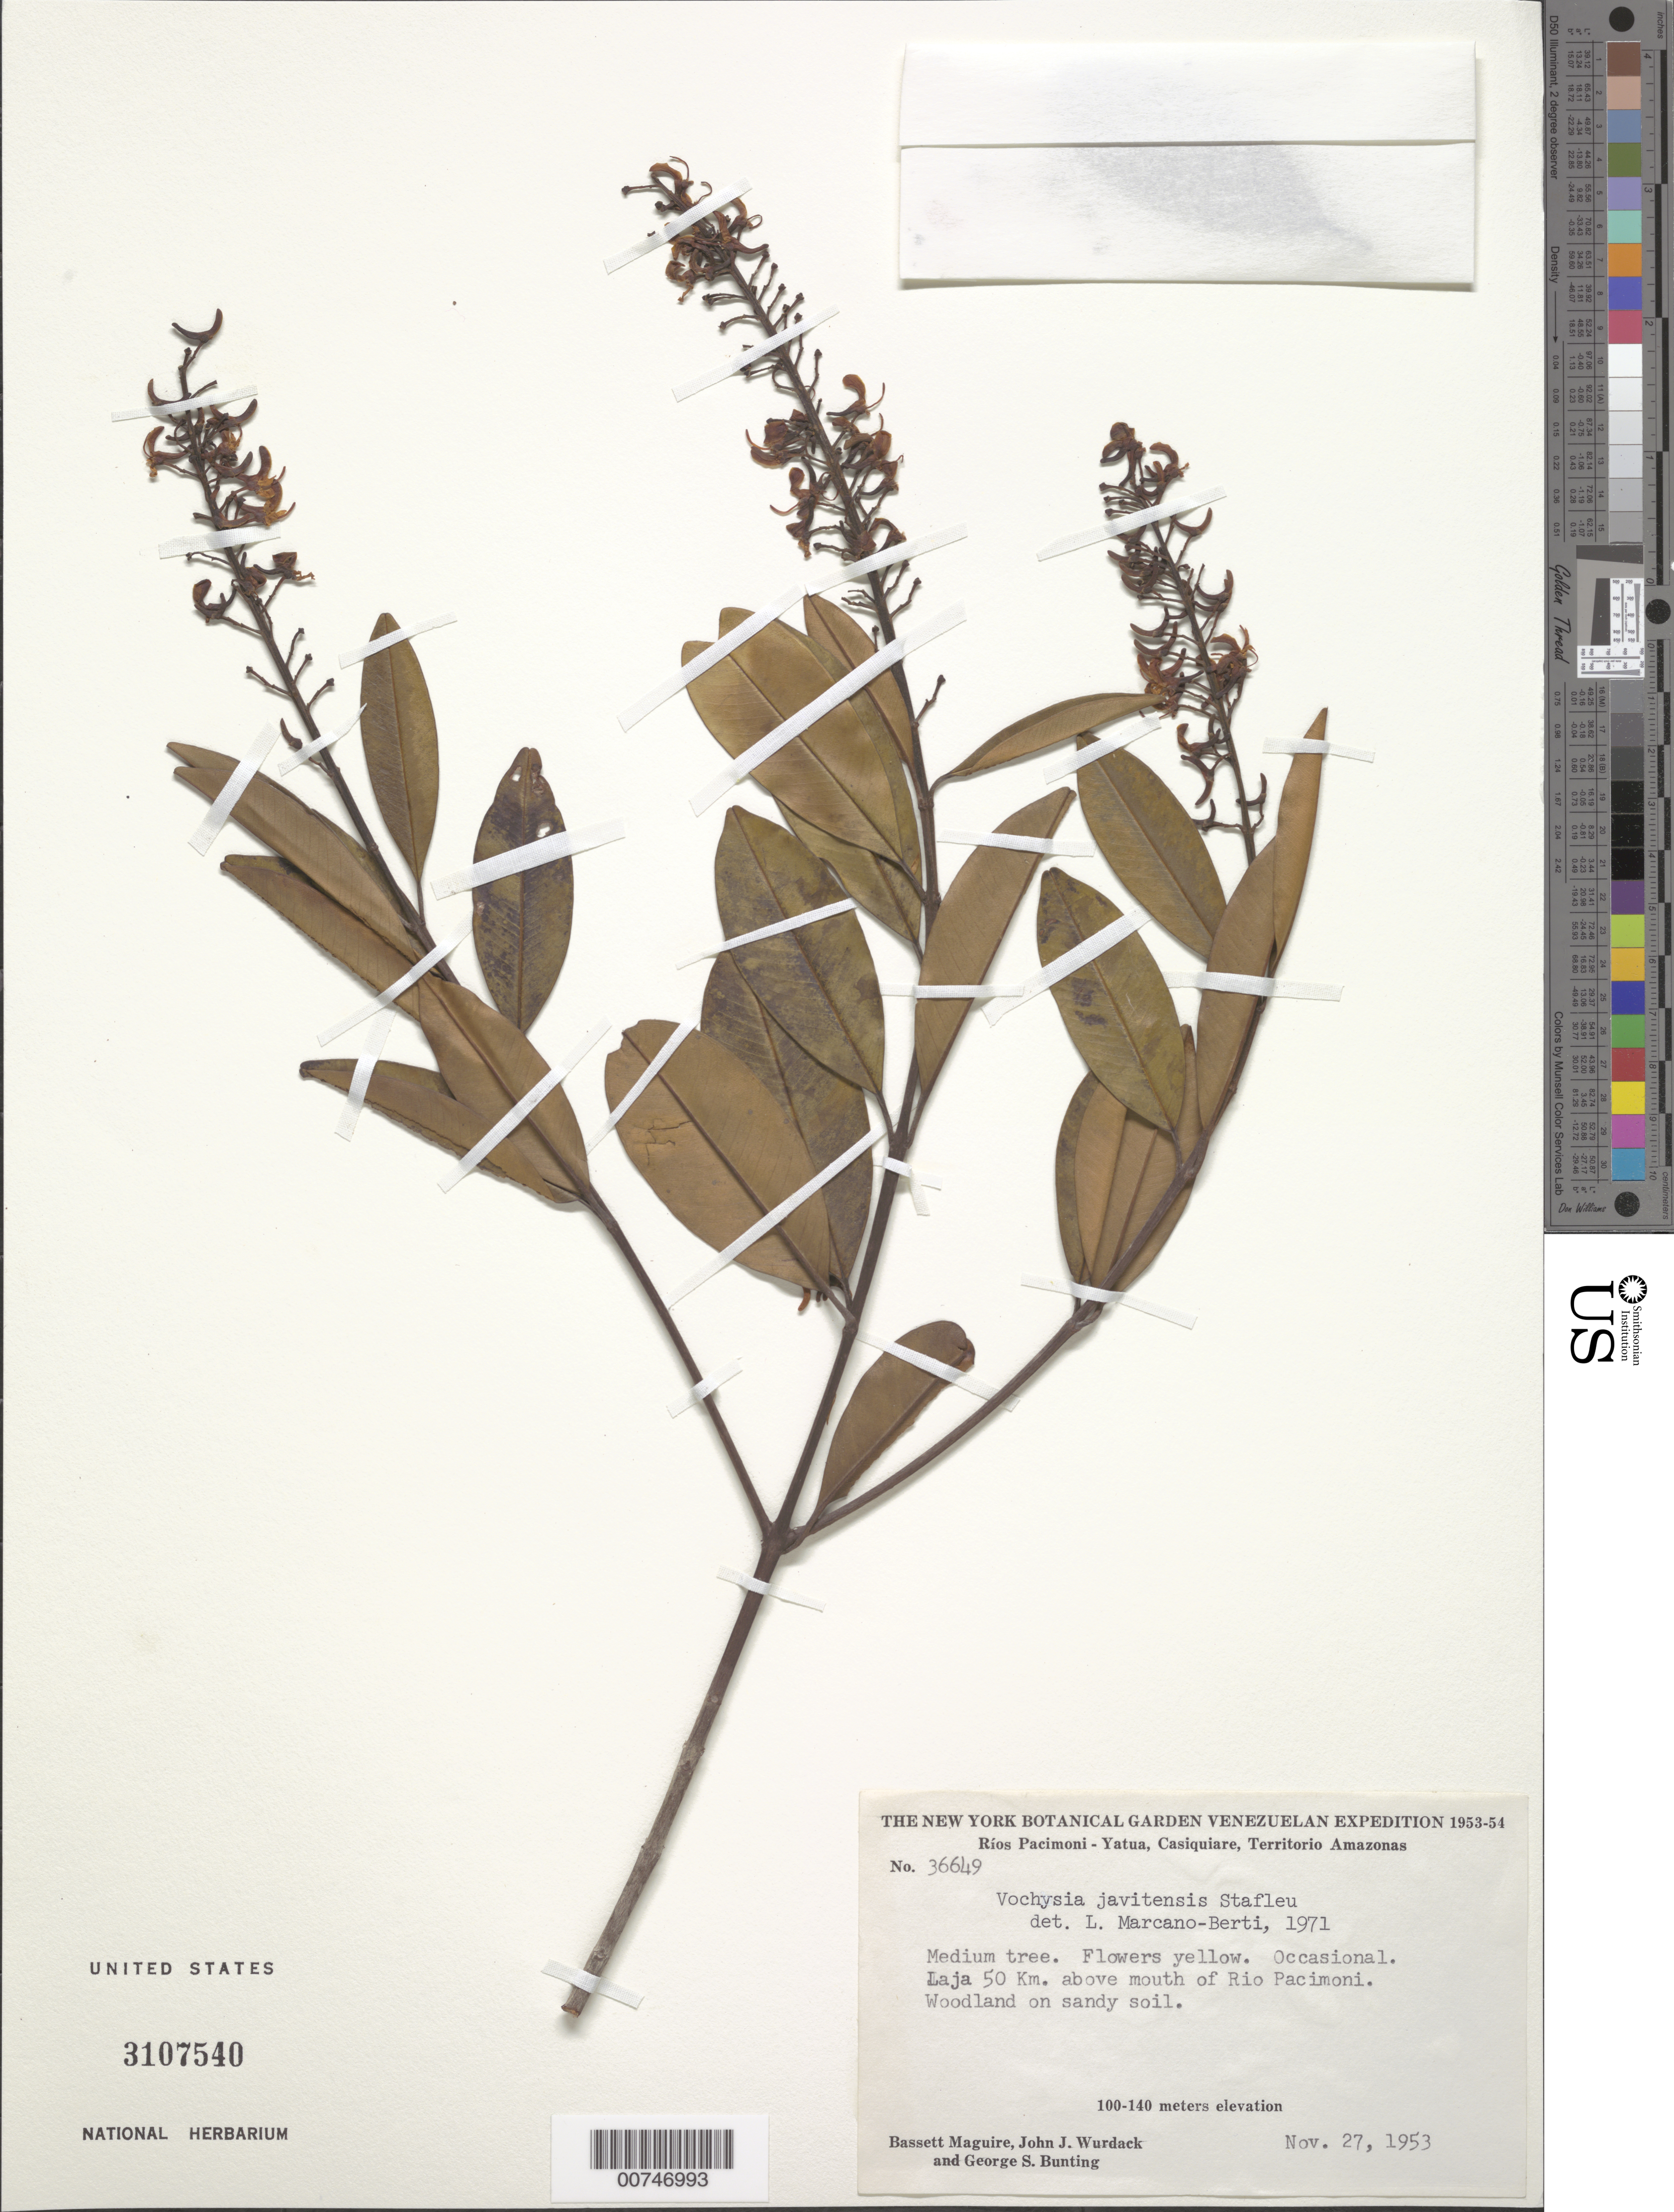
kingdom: Plantae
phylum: Tracheophyta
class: Magnoliopsida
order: Myrtales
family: Vochysiaceae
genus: Vochysia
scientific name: Vochysia javitensis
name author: Stafleu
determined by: Marcano-Berti, L.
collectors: B. Maguire, J. J. Wurdack & G. S. Bunting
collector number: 36649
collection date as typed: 27-Nov-53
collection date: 1953-11-27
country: Venezuela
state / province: Amazonas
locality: Río Pacimoni, 50 km above mouth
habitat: Woodland on sandy soil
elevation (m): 100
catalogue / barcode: US 3107540